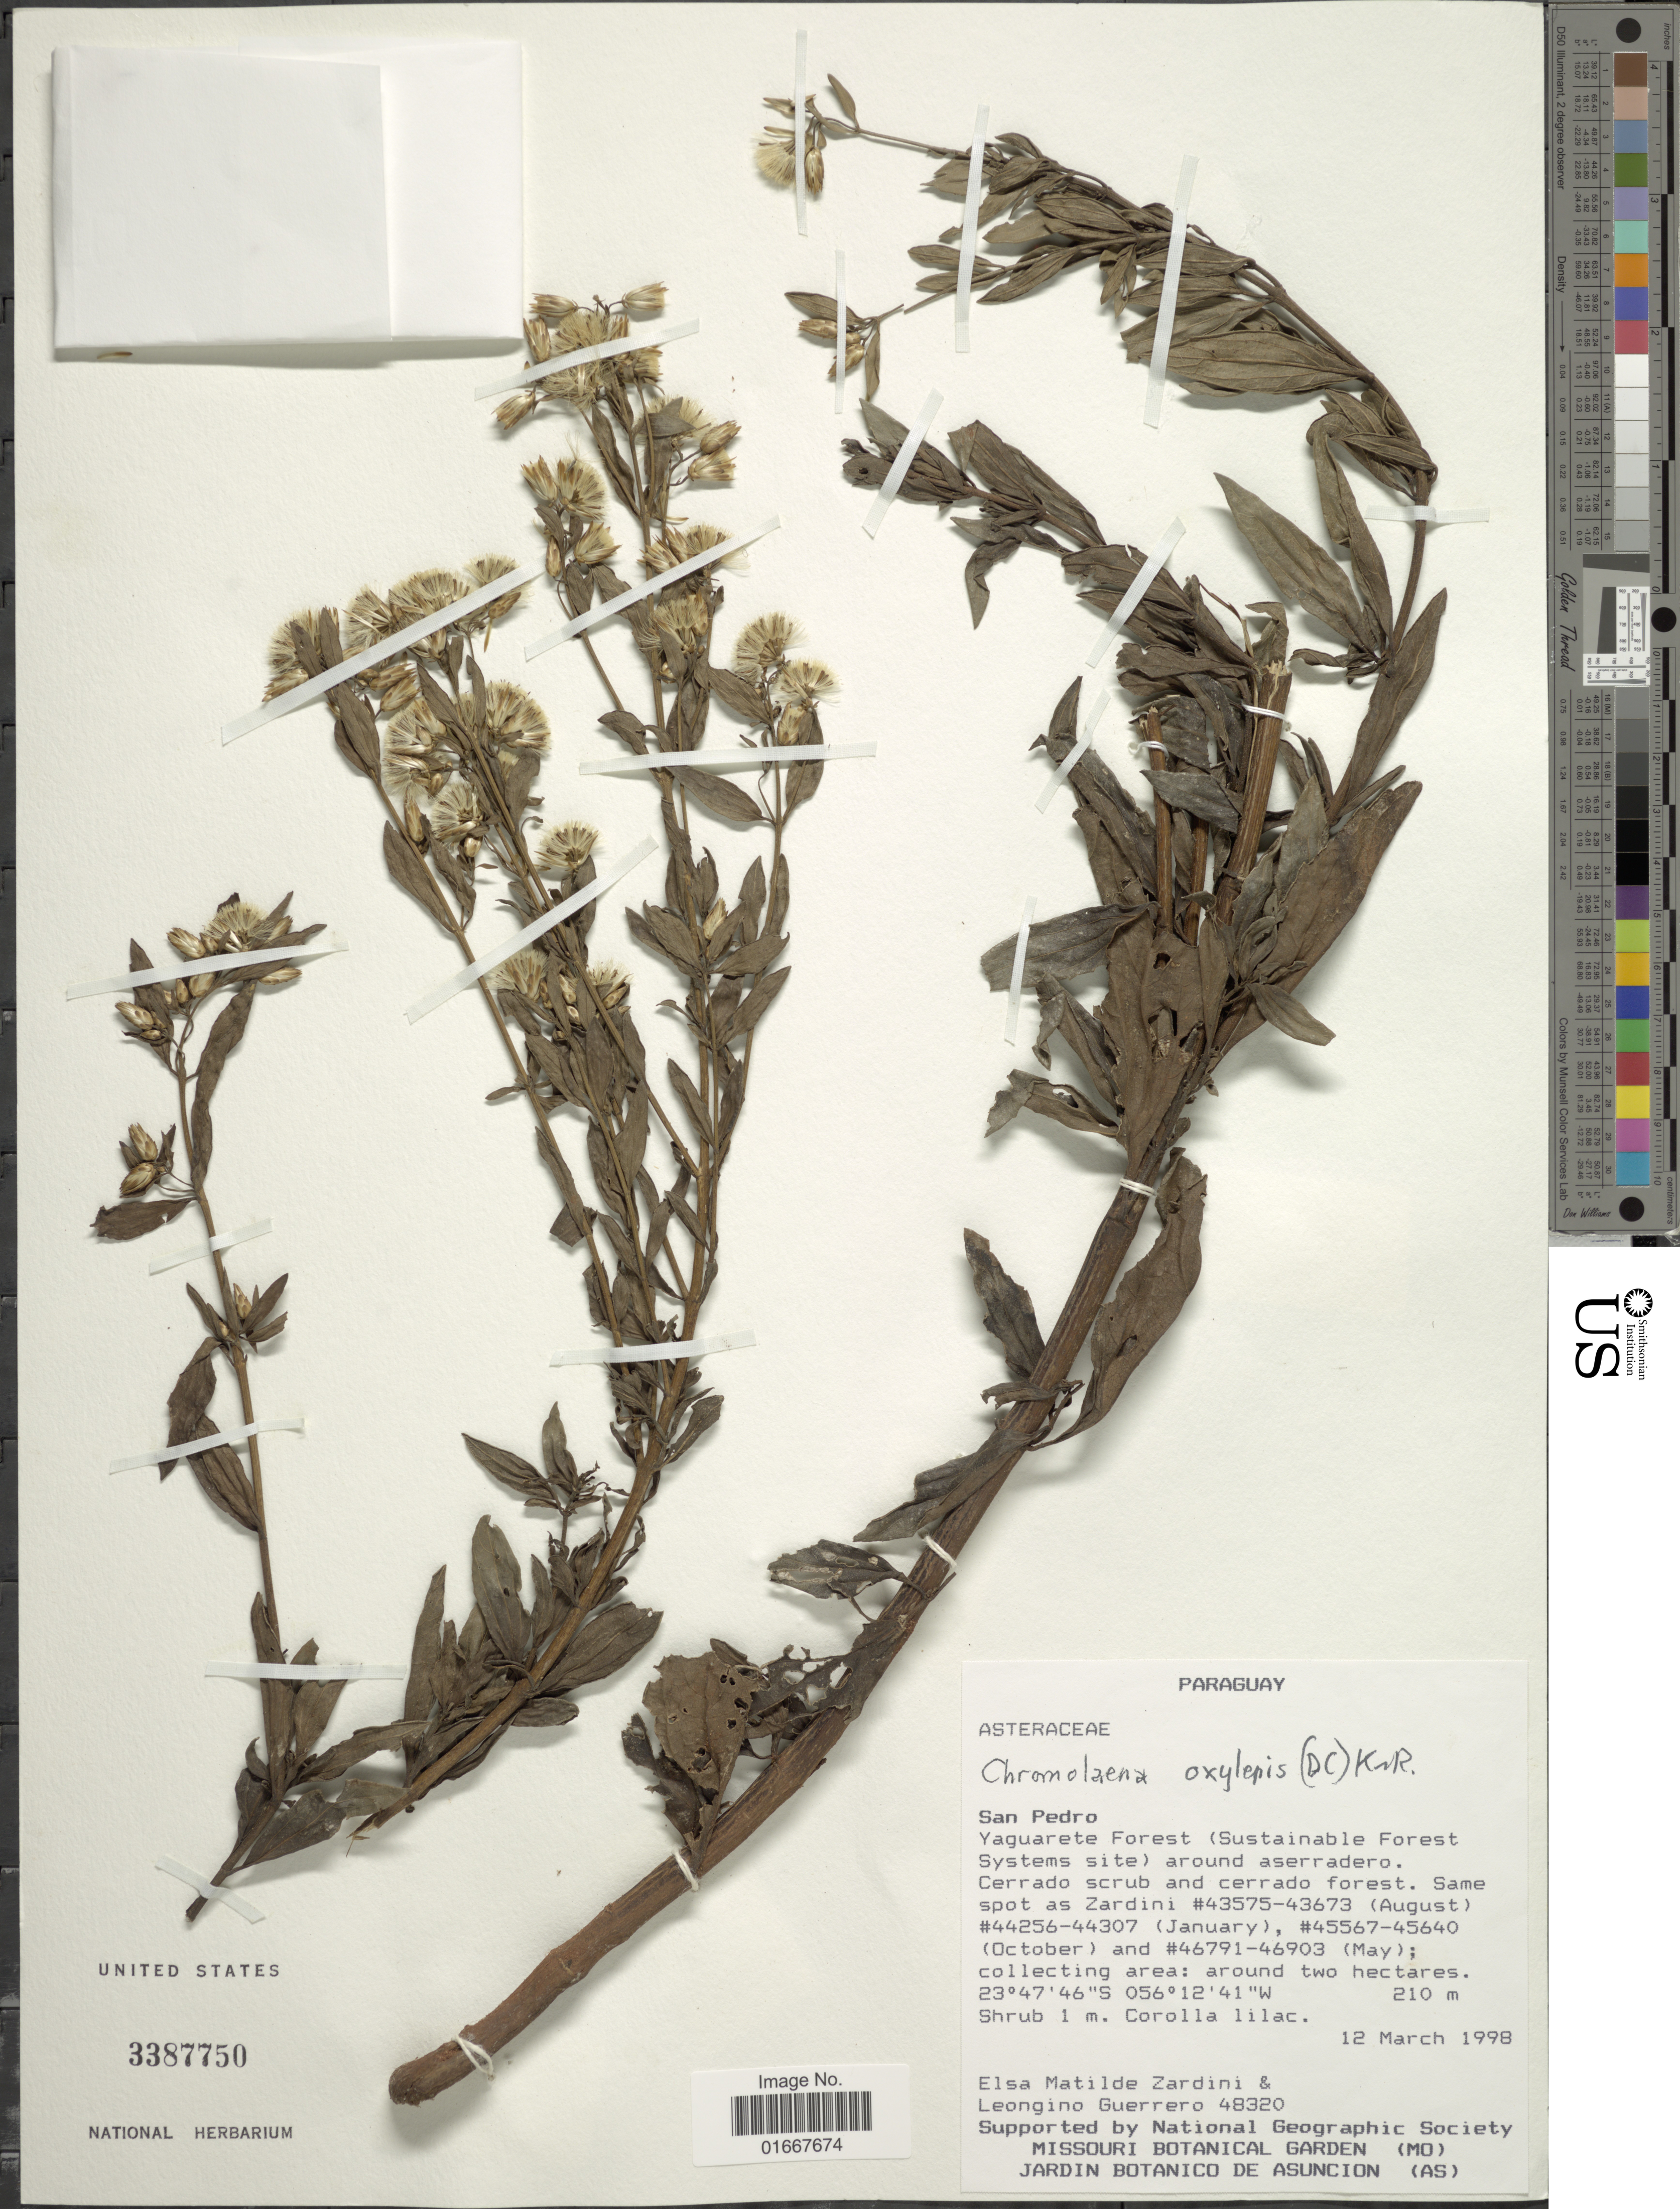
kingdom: Plantae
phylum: Tracheophyta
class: Magnoliopsida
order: Asterales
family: Asteraceae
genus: Chromolaena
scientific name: Chromolaena oxylepis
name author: (DC.) R.M. King & H. Rob.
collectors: E. M. Zardini & L. Guerrero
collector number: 48320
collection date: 1998-03-12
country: Paraguay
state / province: San Pedro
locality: Yaguarete Forest (Sustainable Forest Systems site) around asseradero. Cerrado scrub and cerrado scrub. Same spot as Zardini #43575-43673 (August) #44256-44307 (January), #45567-46903 (May); collecting area: around two hectares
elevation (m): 210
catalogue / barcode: US 3387750